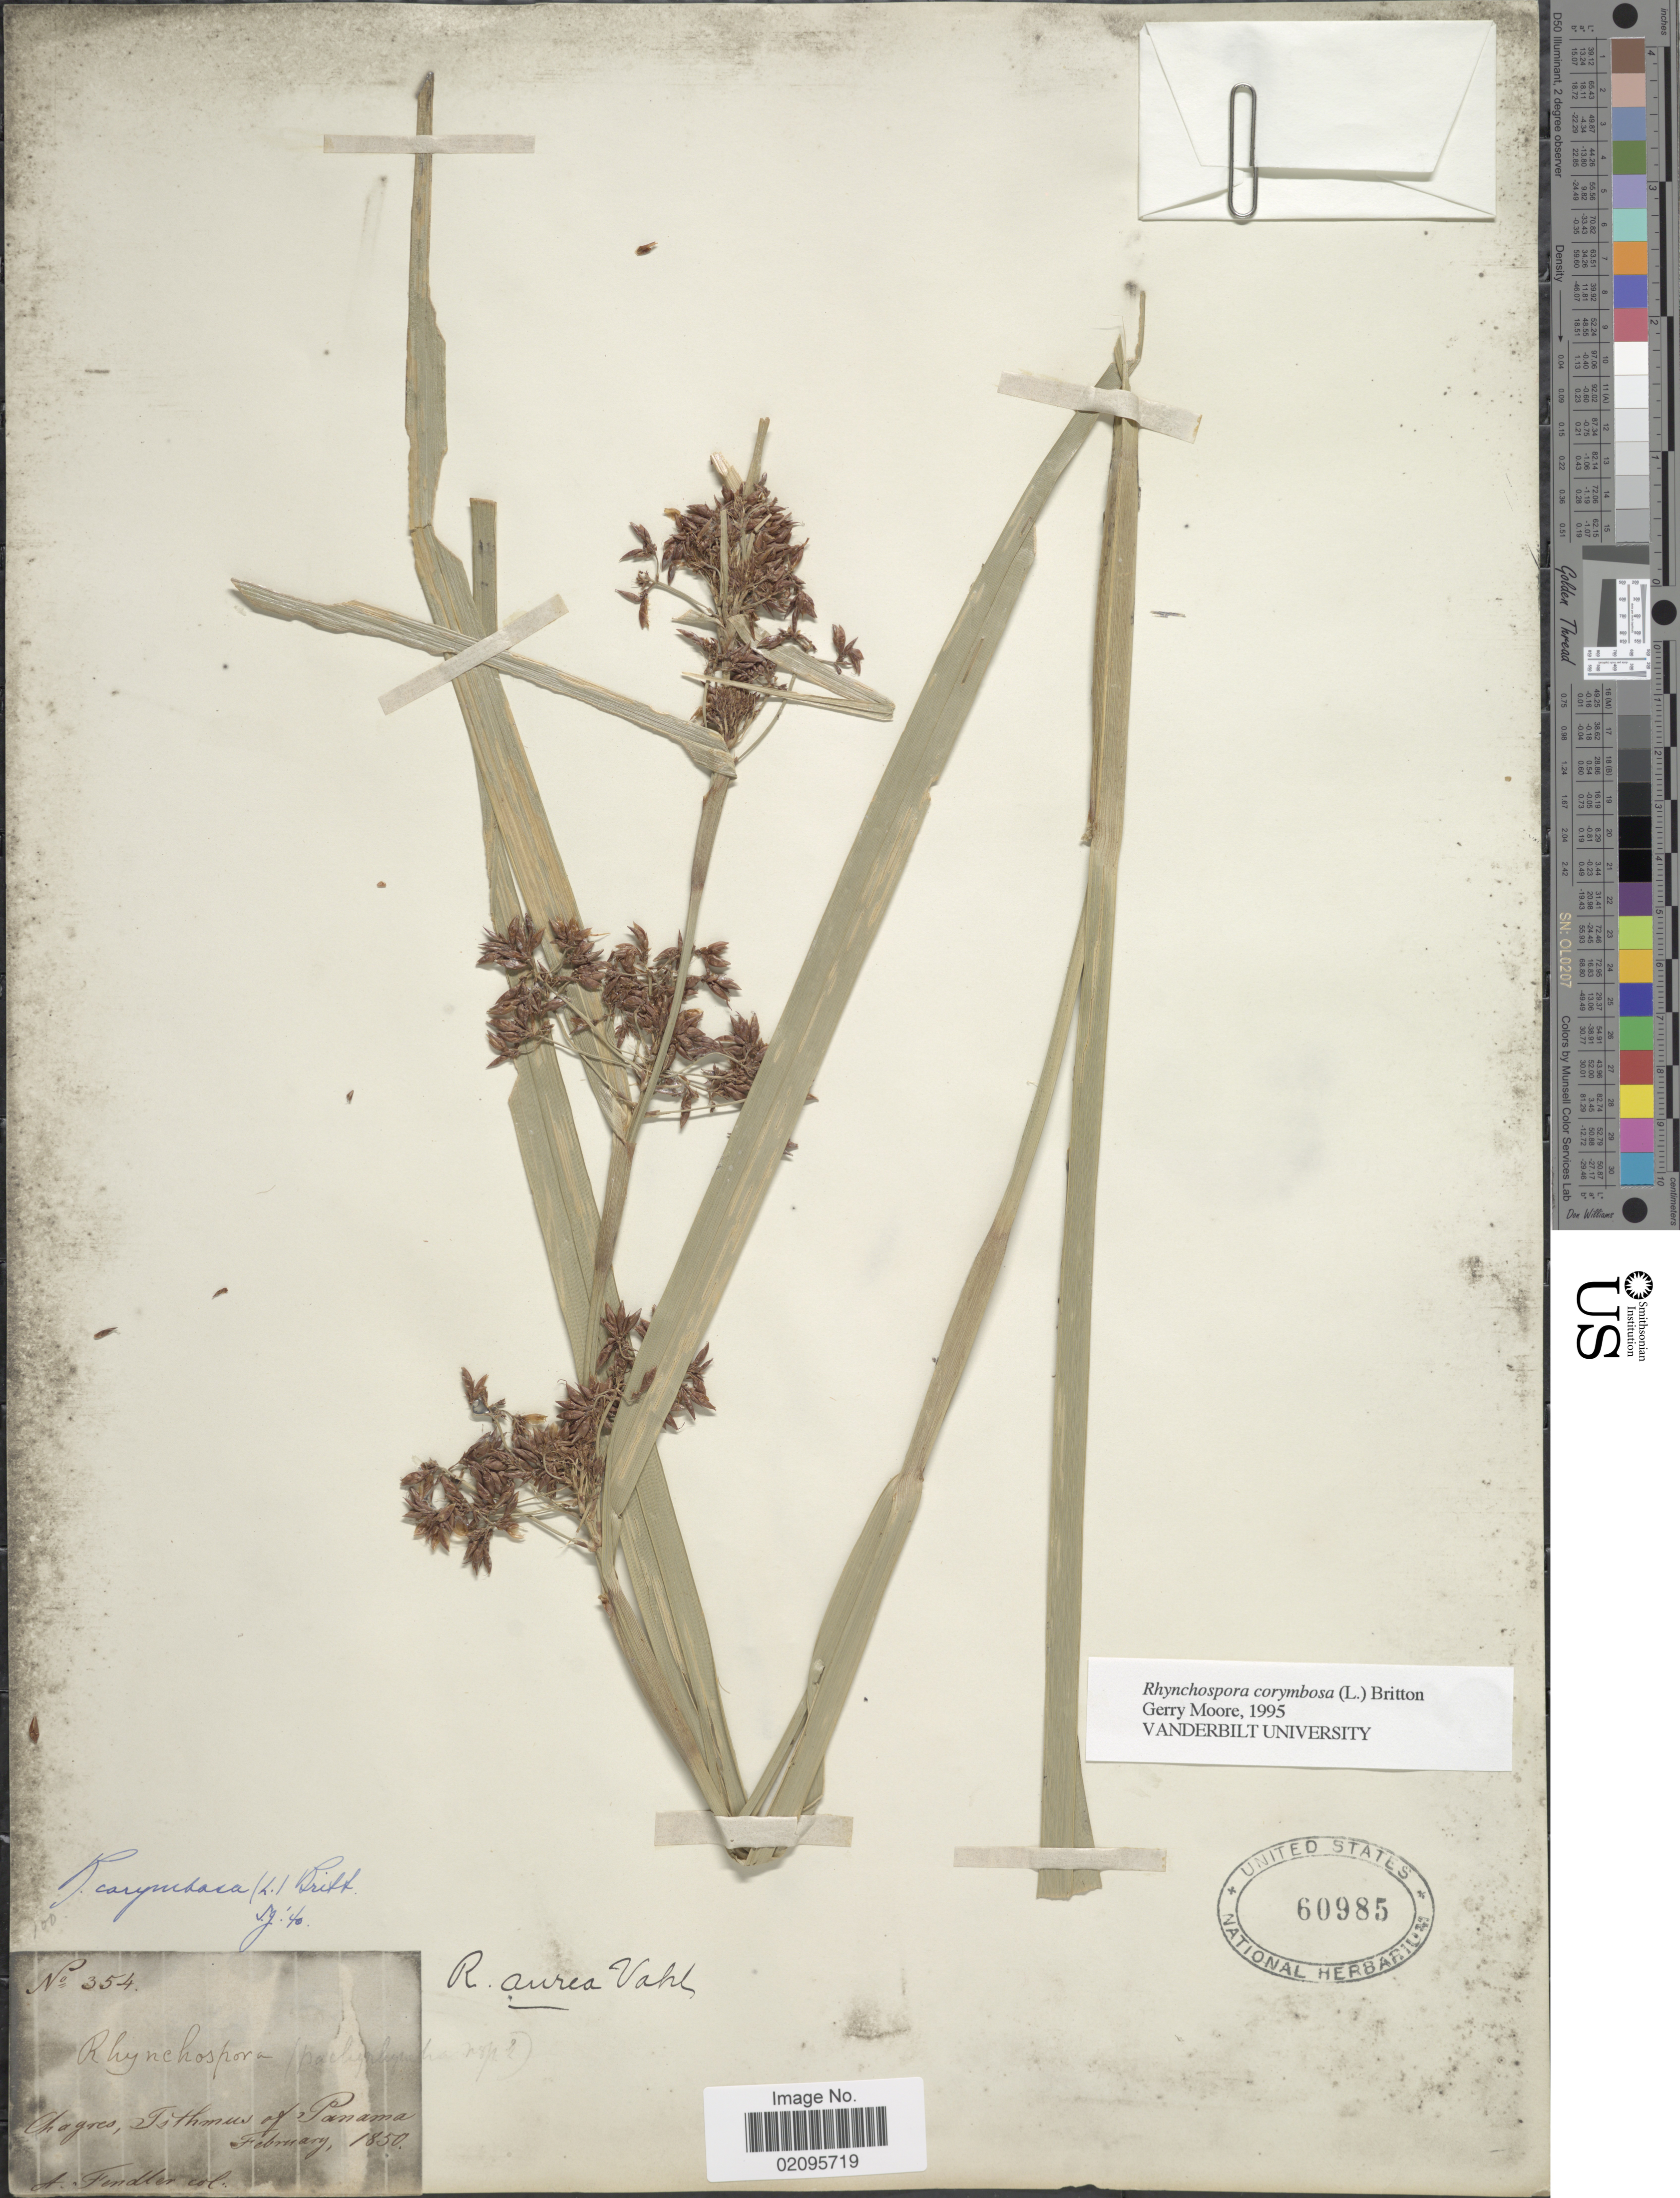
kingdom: Plantae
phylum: Tracheophyta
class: Liliopsida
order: Poales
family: Cyperaceae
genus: Rhynchospora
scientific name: Rhynchospora corymbosa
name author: (L.) Britton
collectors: A. Fendler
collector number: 354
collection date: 1850-02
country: Panama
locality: Chagres, Isthmus of Panama.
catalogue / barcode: US 60985